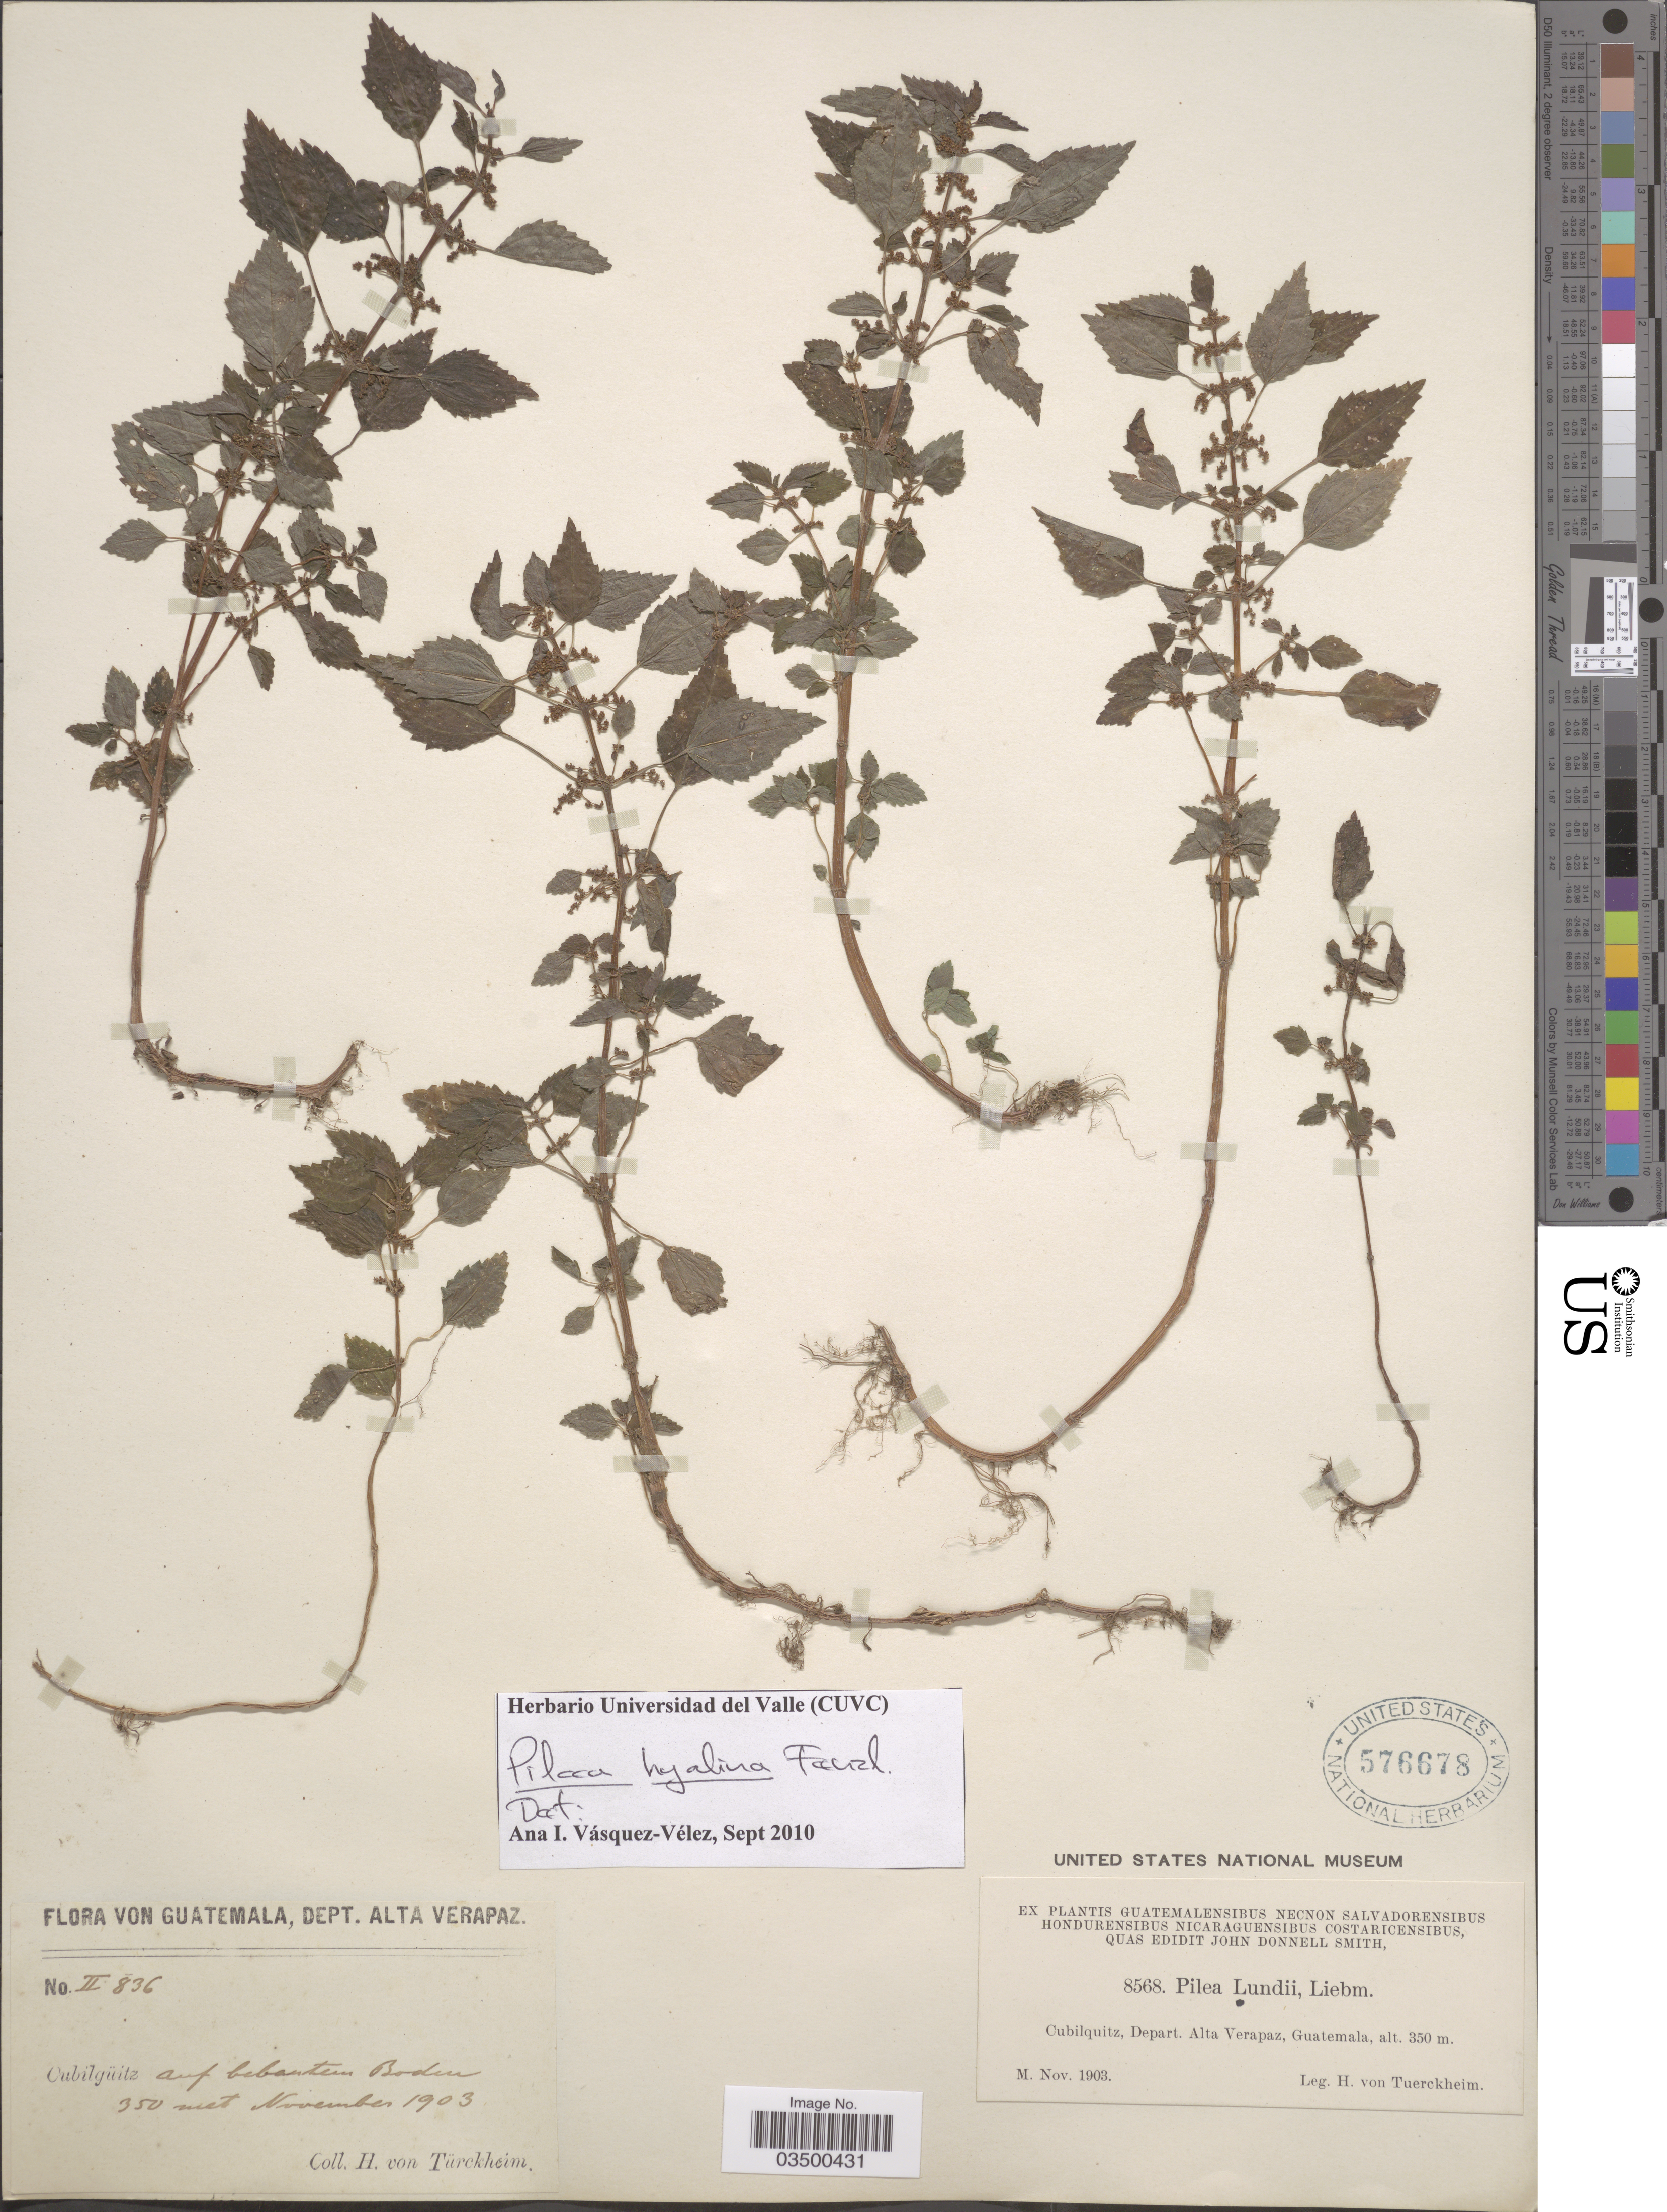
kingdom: Plantae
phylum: Tracheophyta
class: Magnoliopsida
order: Rosales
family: Urticaceae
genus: Pilea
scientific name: Pilea hyalina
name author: Fenzl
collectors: H. von Türckheim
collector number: II836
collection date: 1903-11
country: Guatemala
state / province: Alta Verapaz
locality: Auf bebautem boden [on cultivated ground], Cubilgüitz, Depart. Alta Verapaz.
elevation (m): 350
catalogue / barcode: US 576678